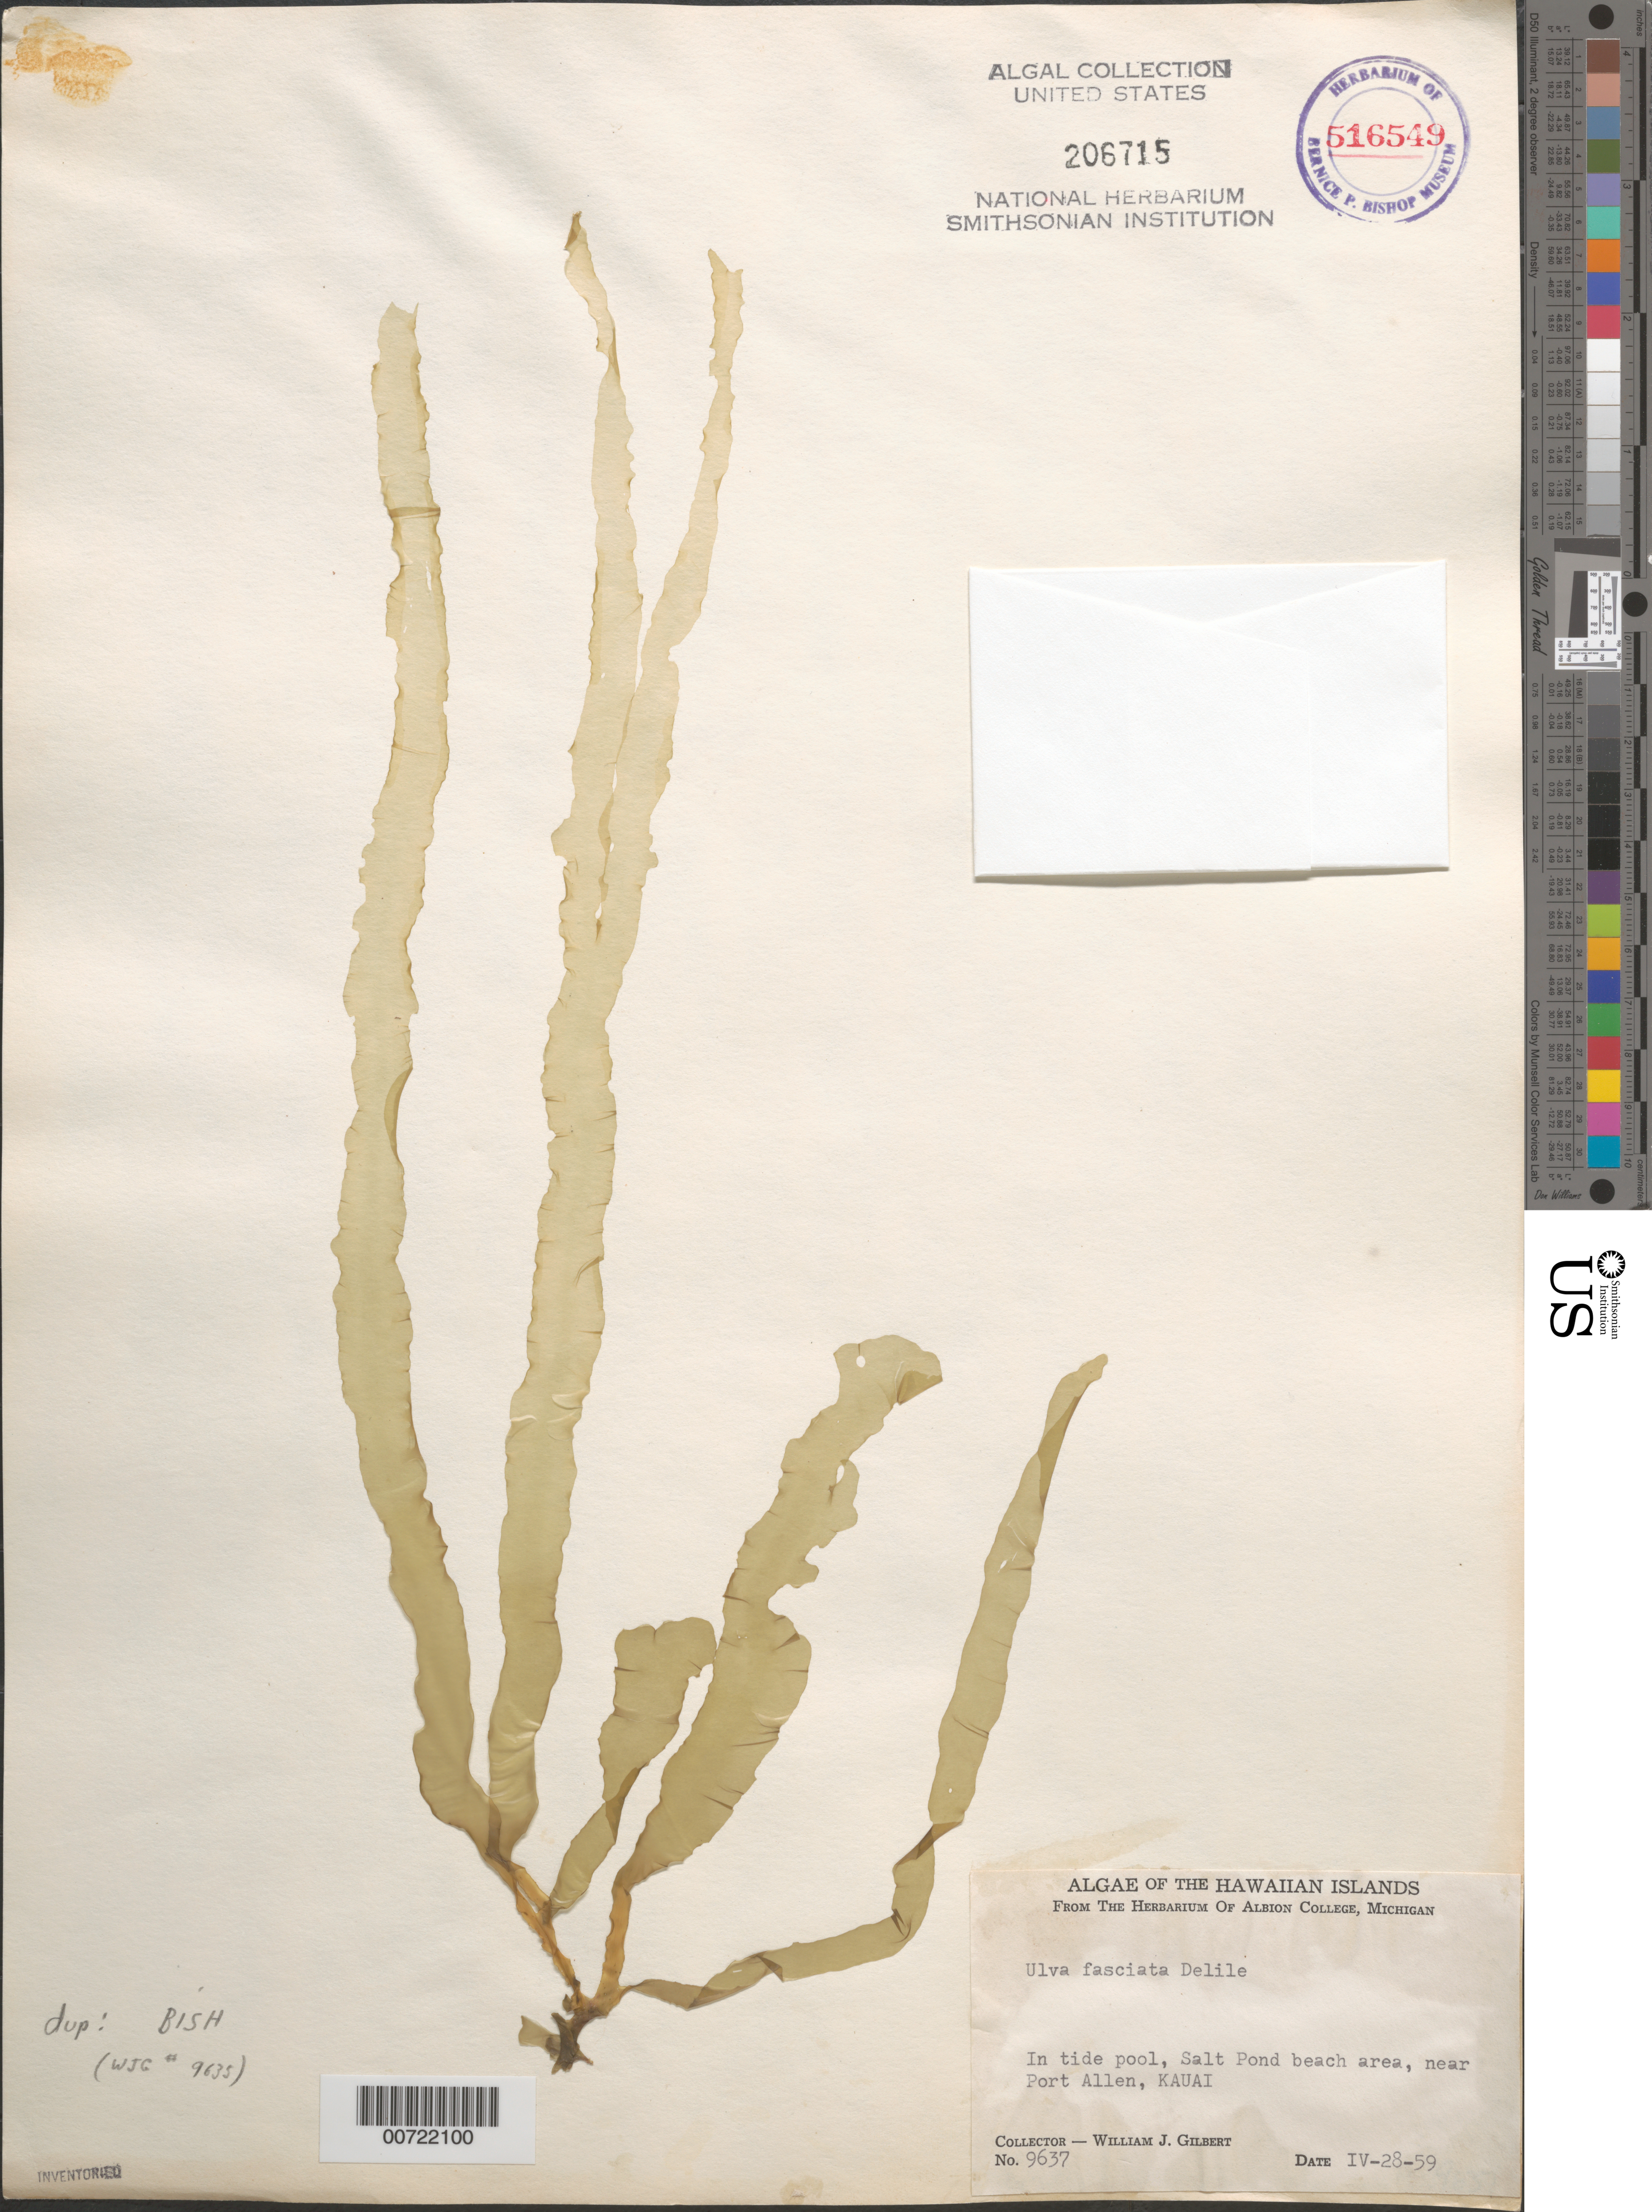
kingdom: Plantae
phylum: Chlorophyta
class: Ulvophyceae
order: Ulvales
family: Ulvaceae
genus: Ulva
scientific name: Ulva lactuca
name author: L.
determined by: Algae name updating Project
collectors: W. J. Gilbert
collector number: WJG 9637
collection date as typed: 28 Apr 1959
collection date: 1959-04-28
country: United States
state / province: Hawaii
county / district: Kauai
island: Kaua'i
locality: Near Port Allen, Salt Pond Beach area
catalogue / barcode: US 206715